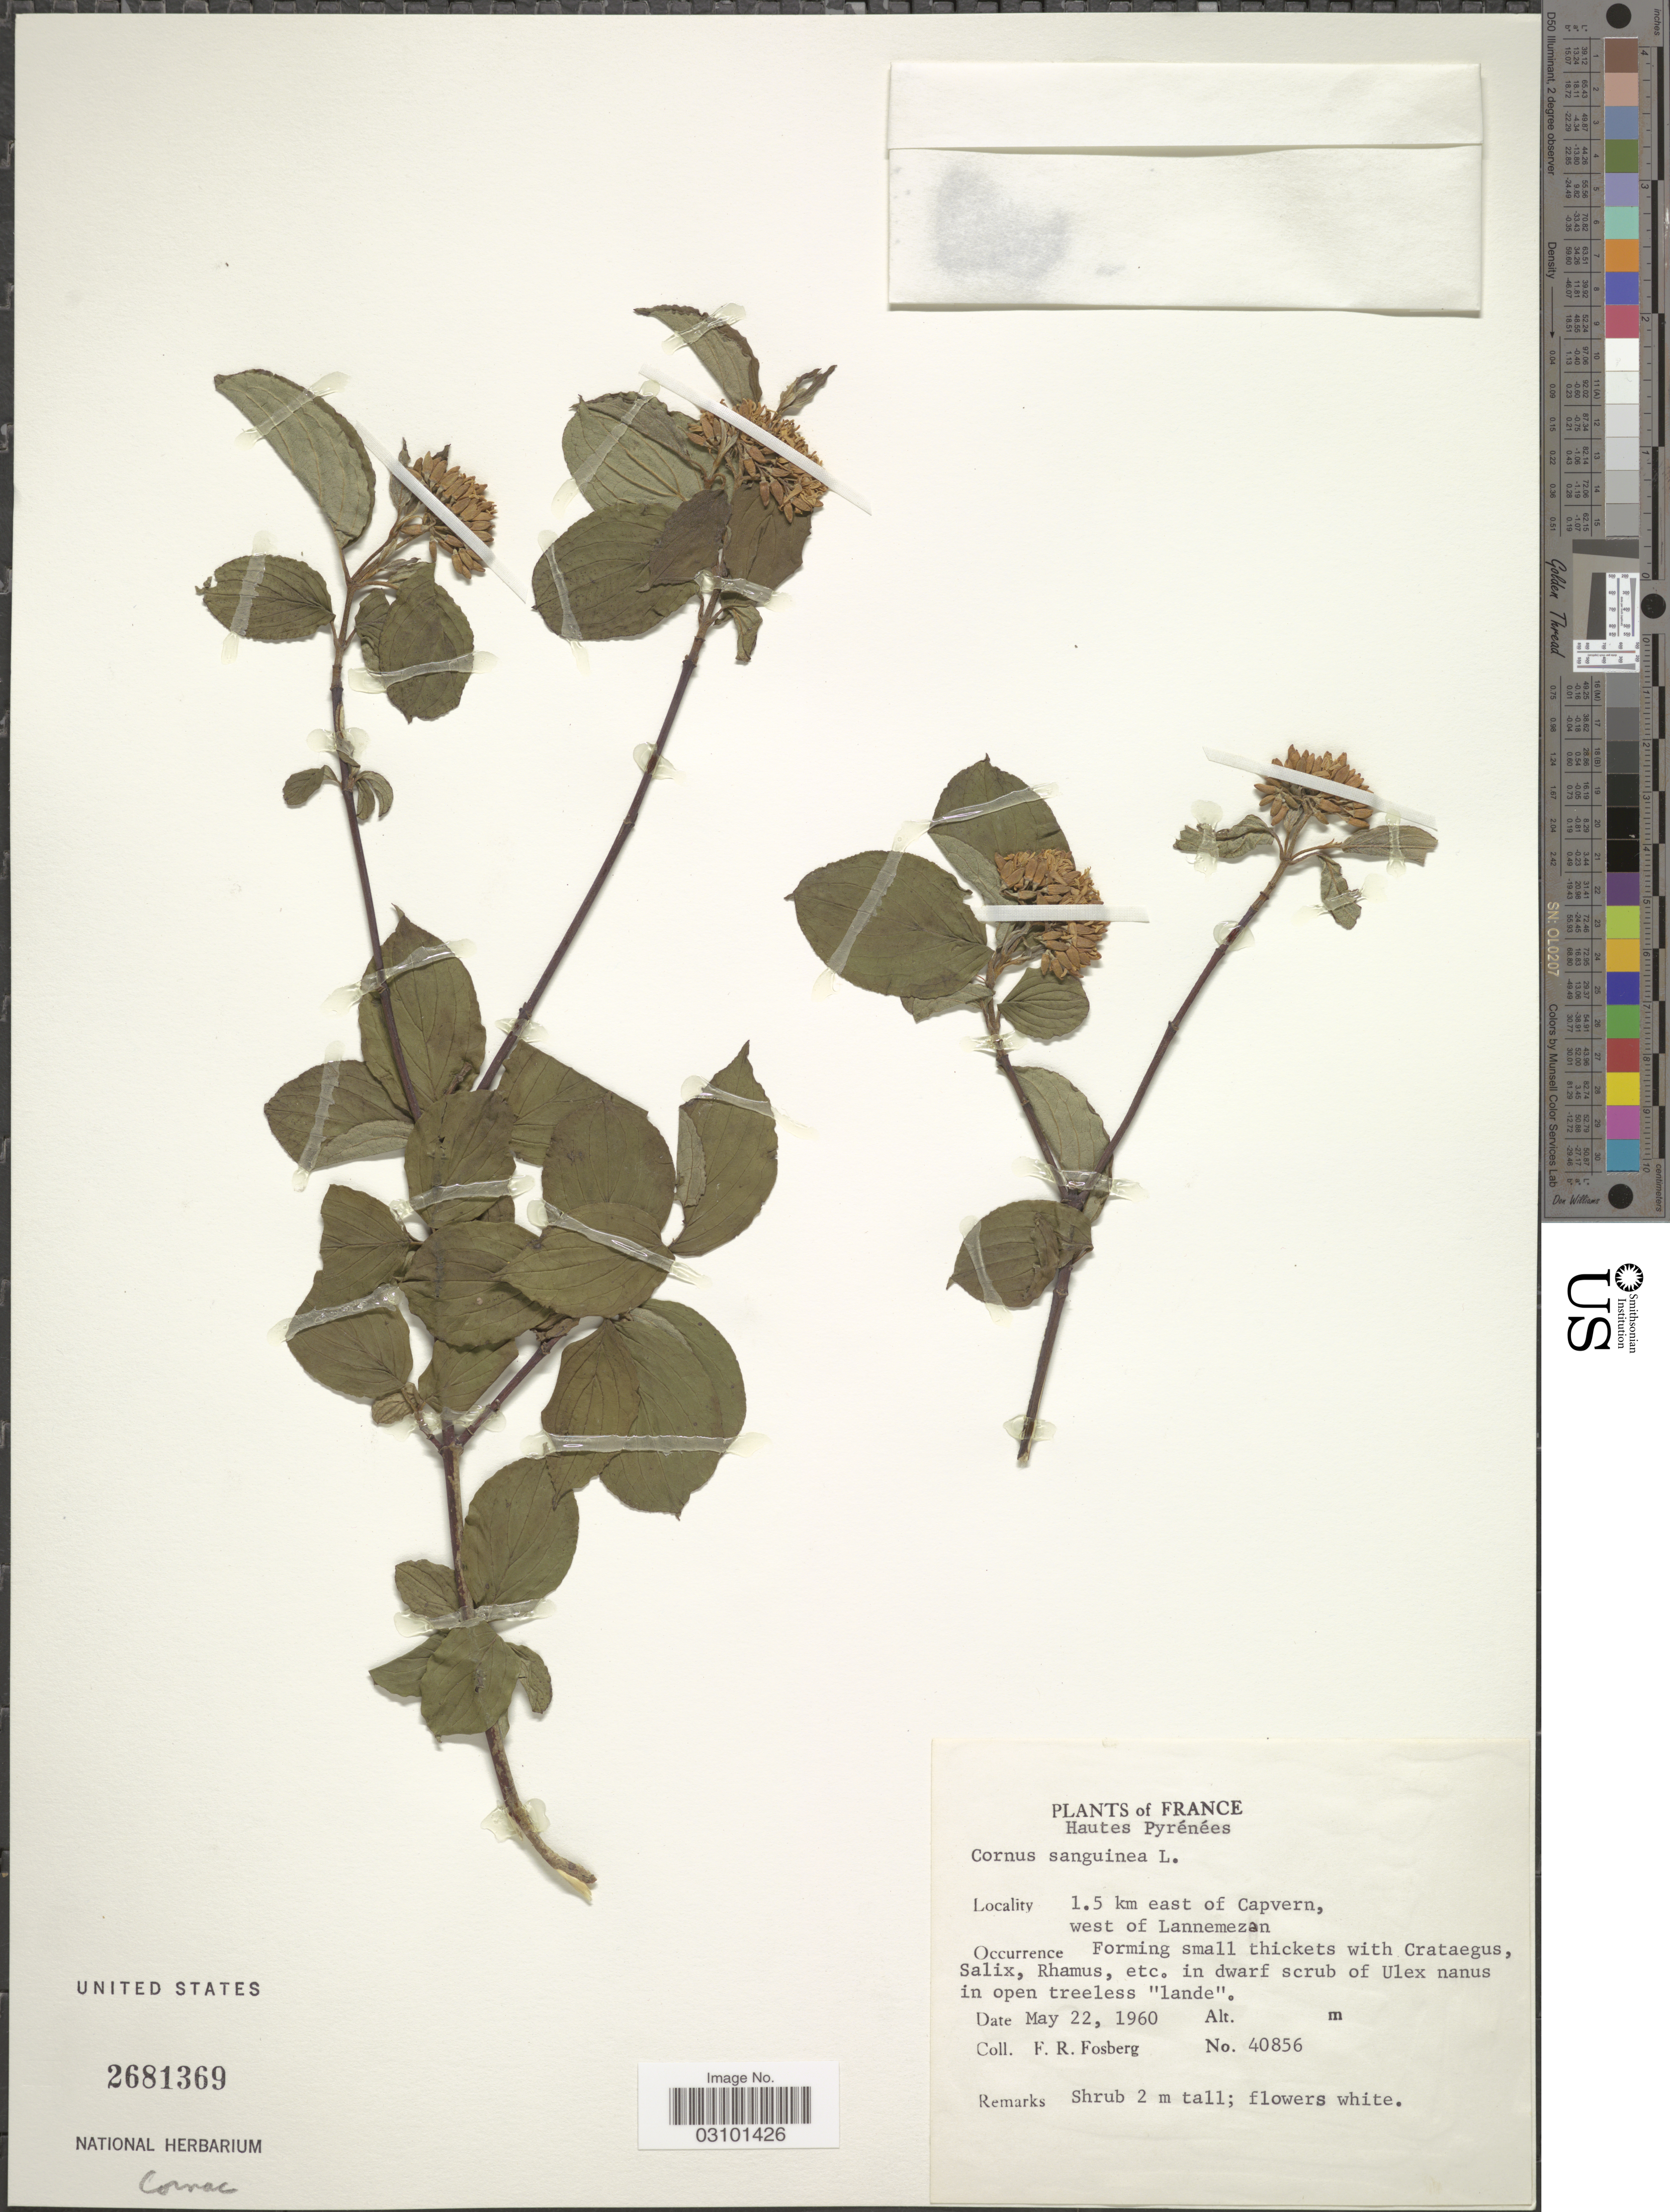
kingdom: Plantae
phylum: Tracheophyta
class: Magnoliopsida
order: Cornales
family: Cornaceae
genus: Cornus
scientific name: Cornus sanguinea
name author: L.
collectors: F. R. Fosberg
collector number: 40856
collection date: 1960-05-22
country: France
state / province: Occitanie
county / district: Hautes-Pyrénées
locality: Hautes Pyrénées. 1.5 km east of Capvern, west of Lannemezan.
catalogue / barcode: US 2681369